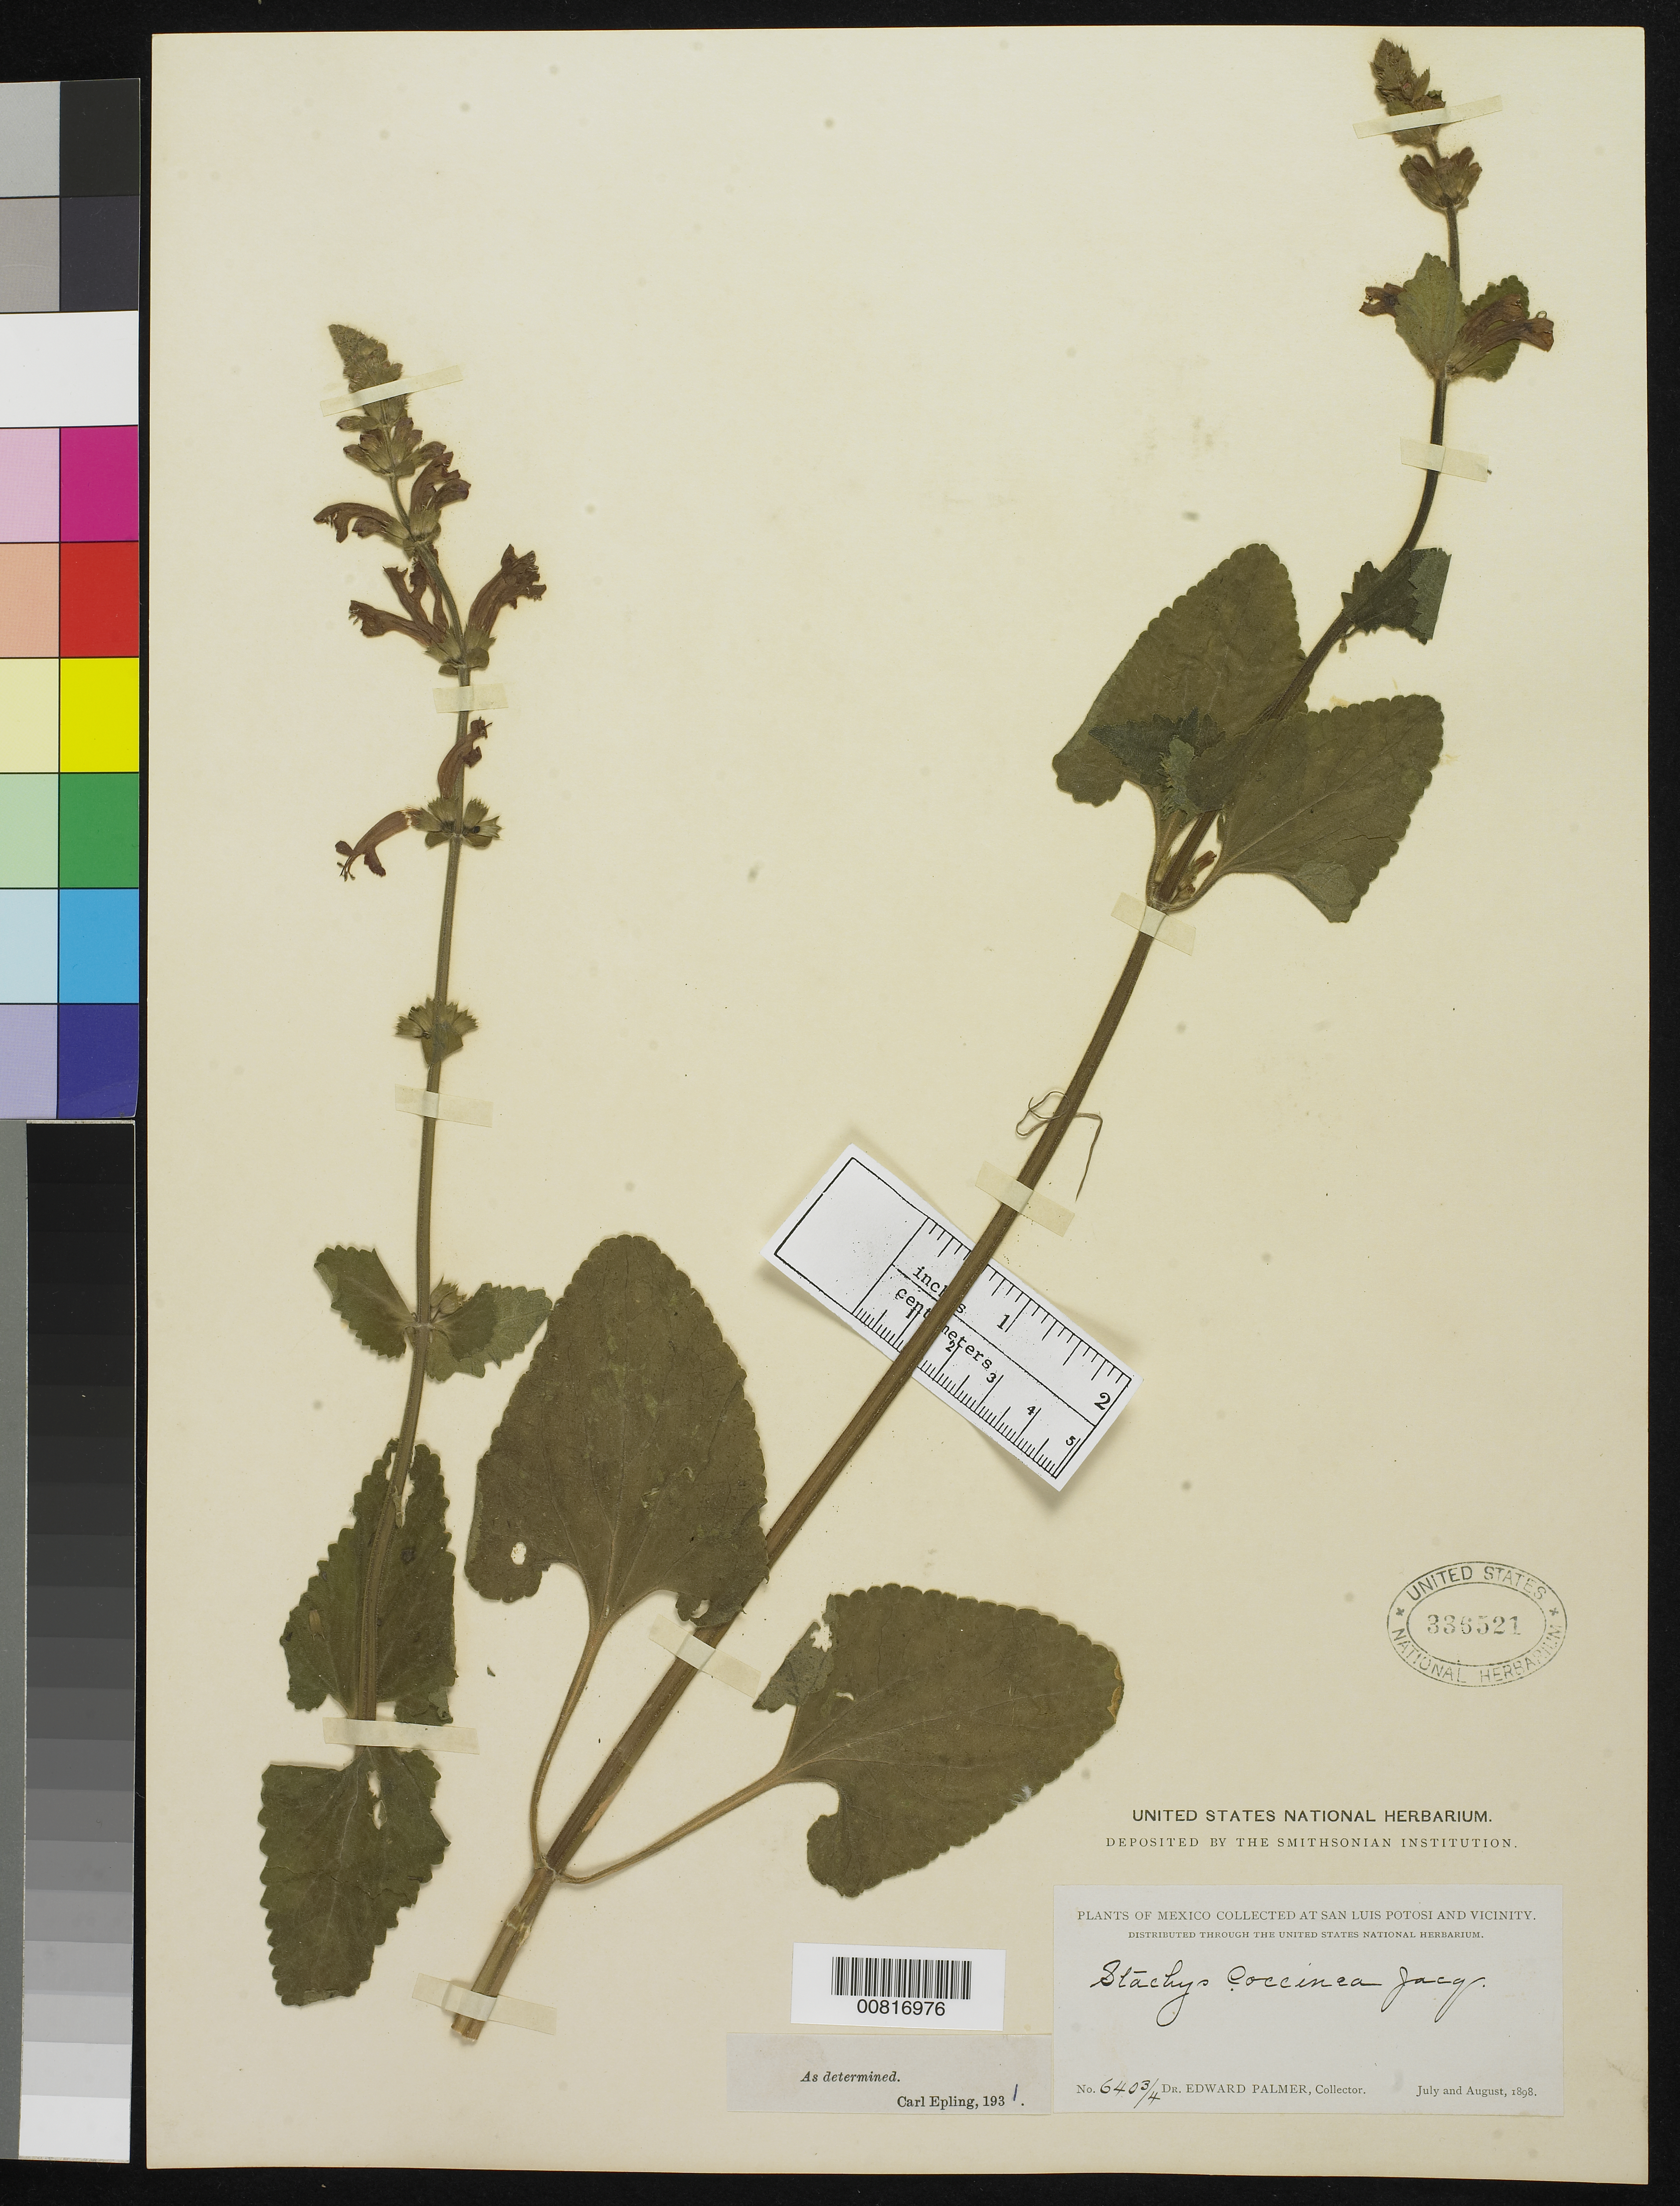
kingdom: Plantae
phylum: Tracheophyta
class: Magnoliopsida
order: Lamiales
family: Lamiaceae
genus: Stachys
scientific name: Stachys coccinea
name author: Ortega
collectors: E. Palmer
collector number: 640¾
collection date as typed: Jul 1898 to -- Aug 1898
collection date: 1898-07/1898-08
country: Mexico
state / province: San Luis Potosí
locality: San Luis Potosí and vicinity.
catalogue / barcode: US 336521